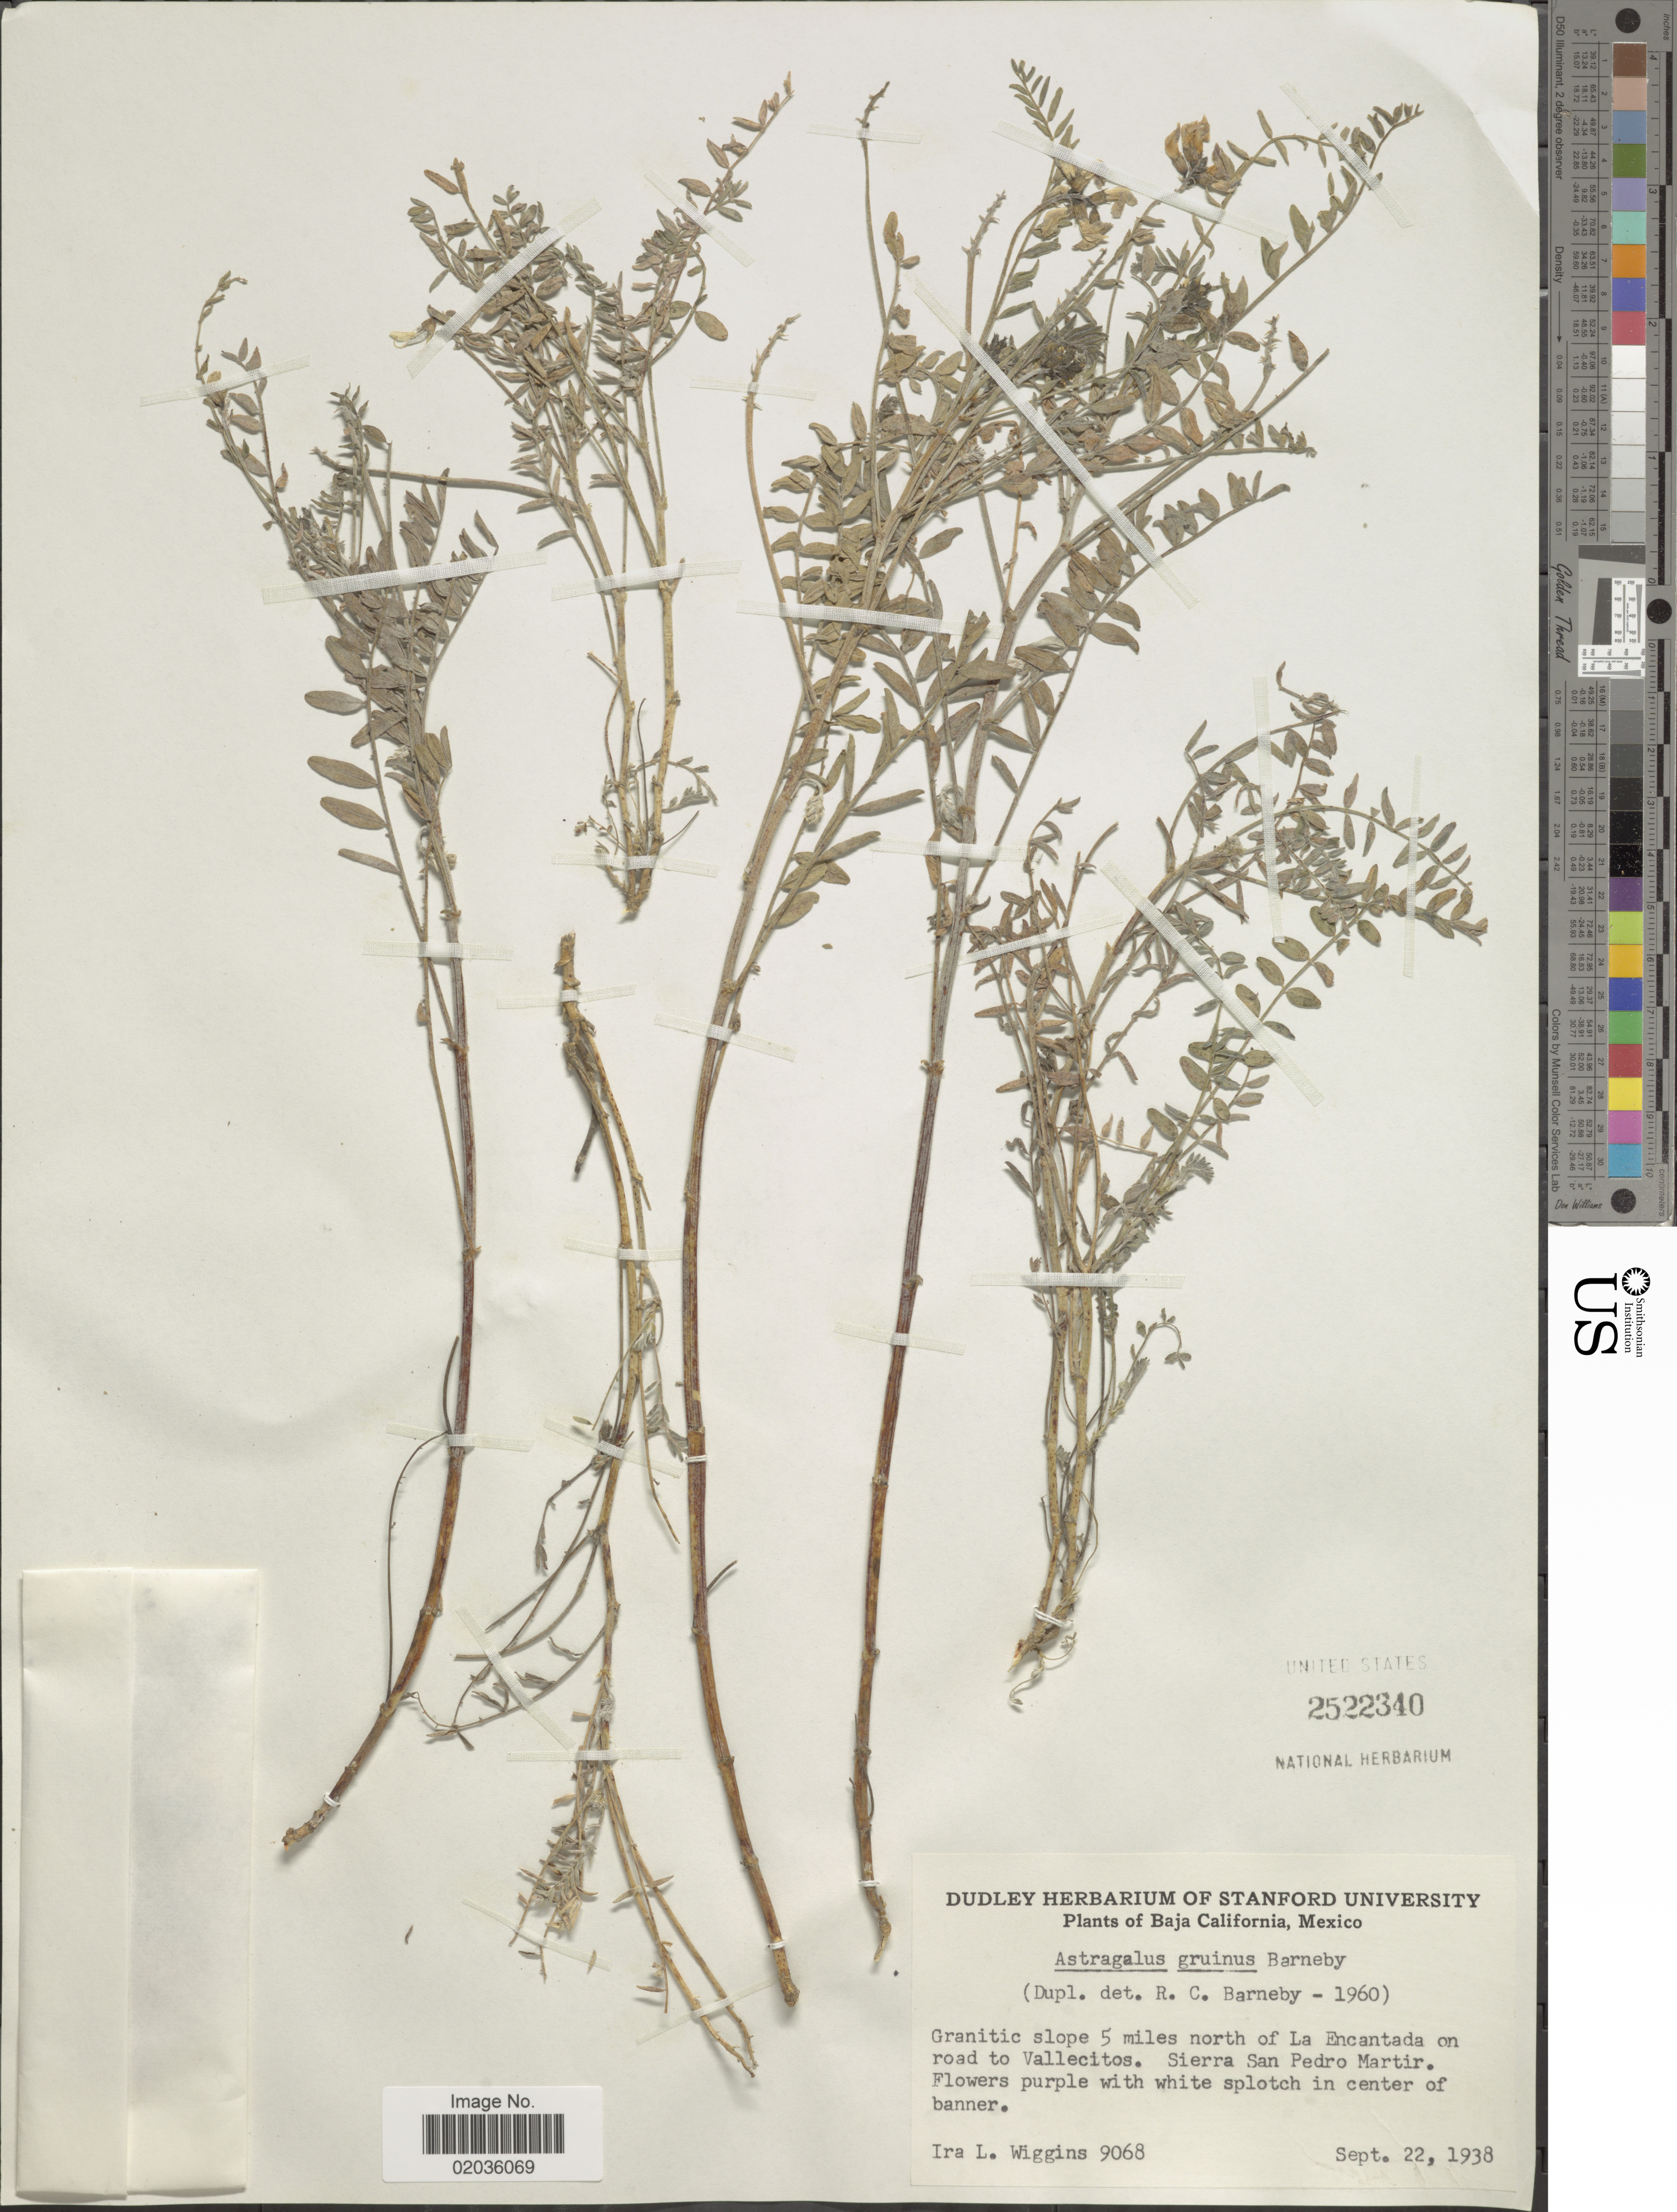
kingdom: Plantae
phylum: Tracheophyta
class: Magnoliopsida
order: Fabales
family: Fabaceae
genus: Astragalus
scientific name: Astragalus gruinus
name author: Barneby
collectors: I. L. Wiggins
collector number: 9068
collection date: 1938-09-22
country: Mexico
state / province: Baja California Norte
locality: Baja California, Mexico. Granitic slope 5 miles north of La Encantada on road to Vallecitos. Sierra San Pedro Martir.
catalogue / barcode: US 2522340